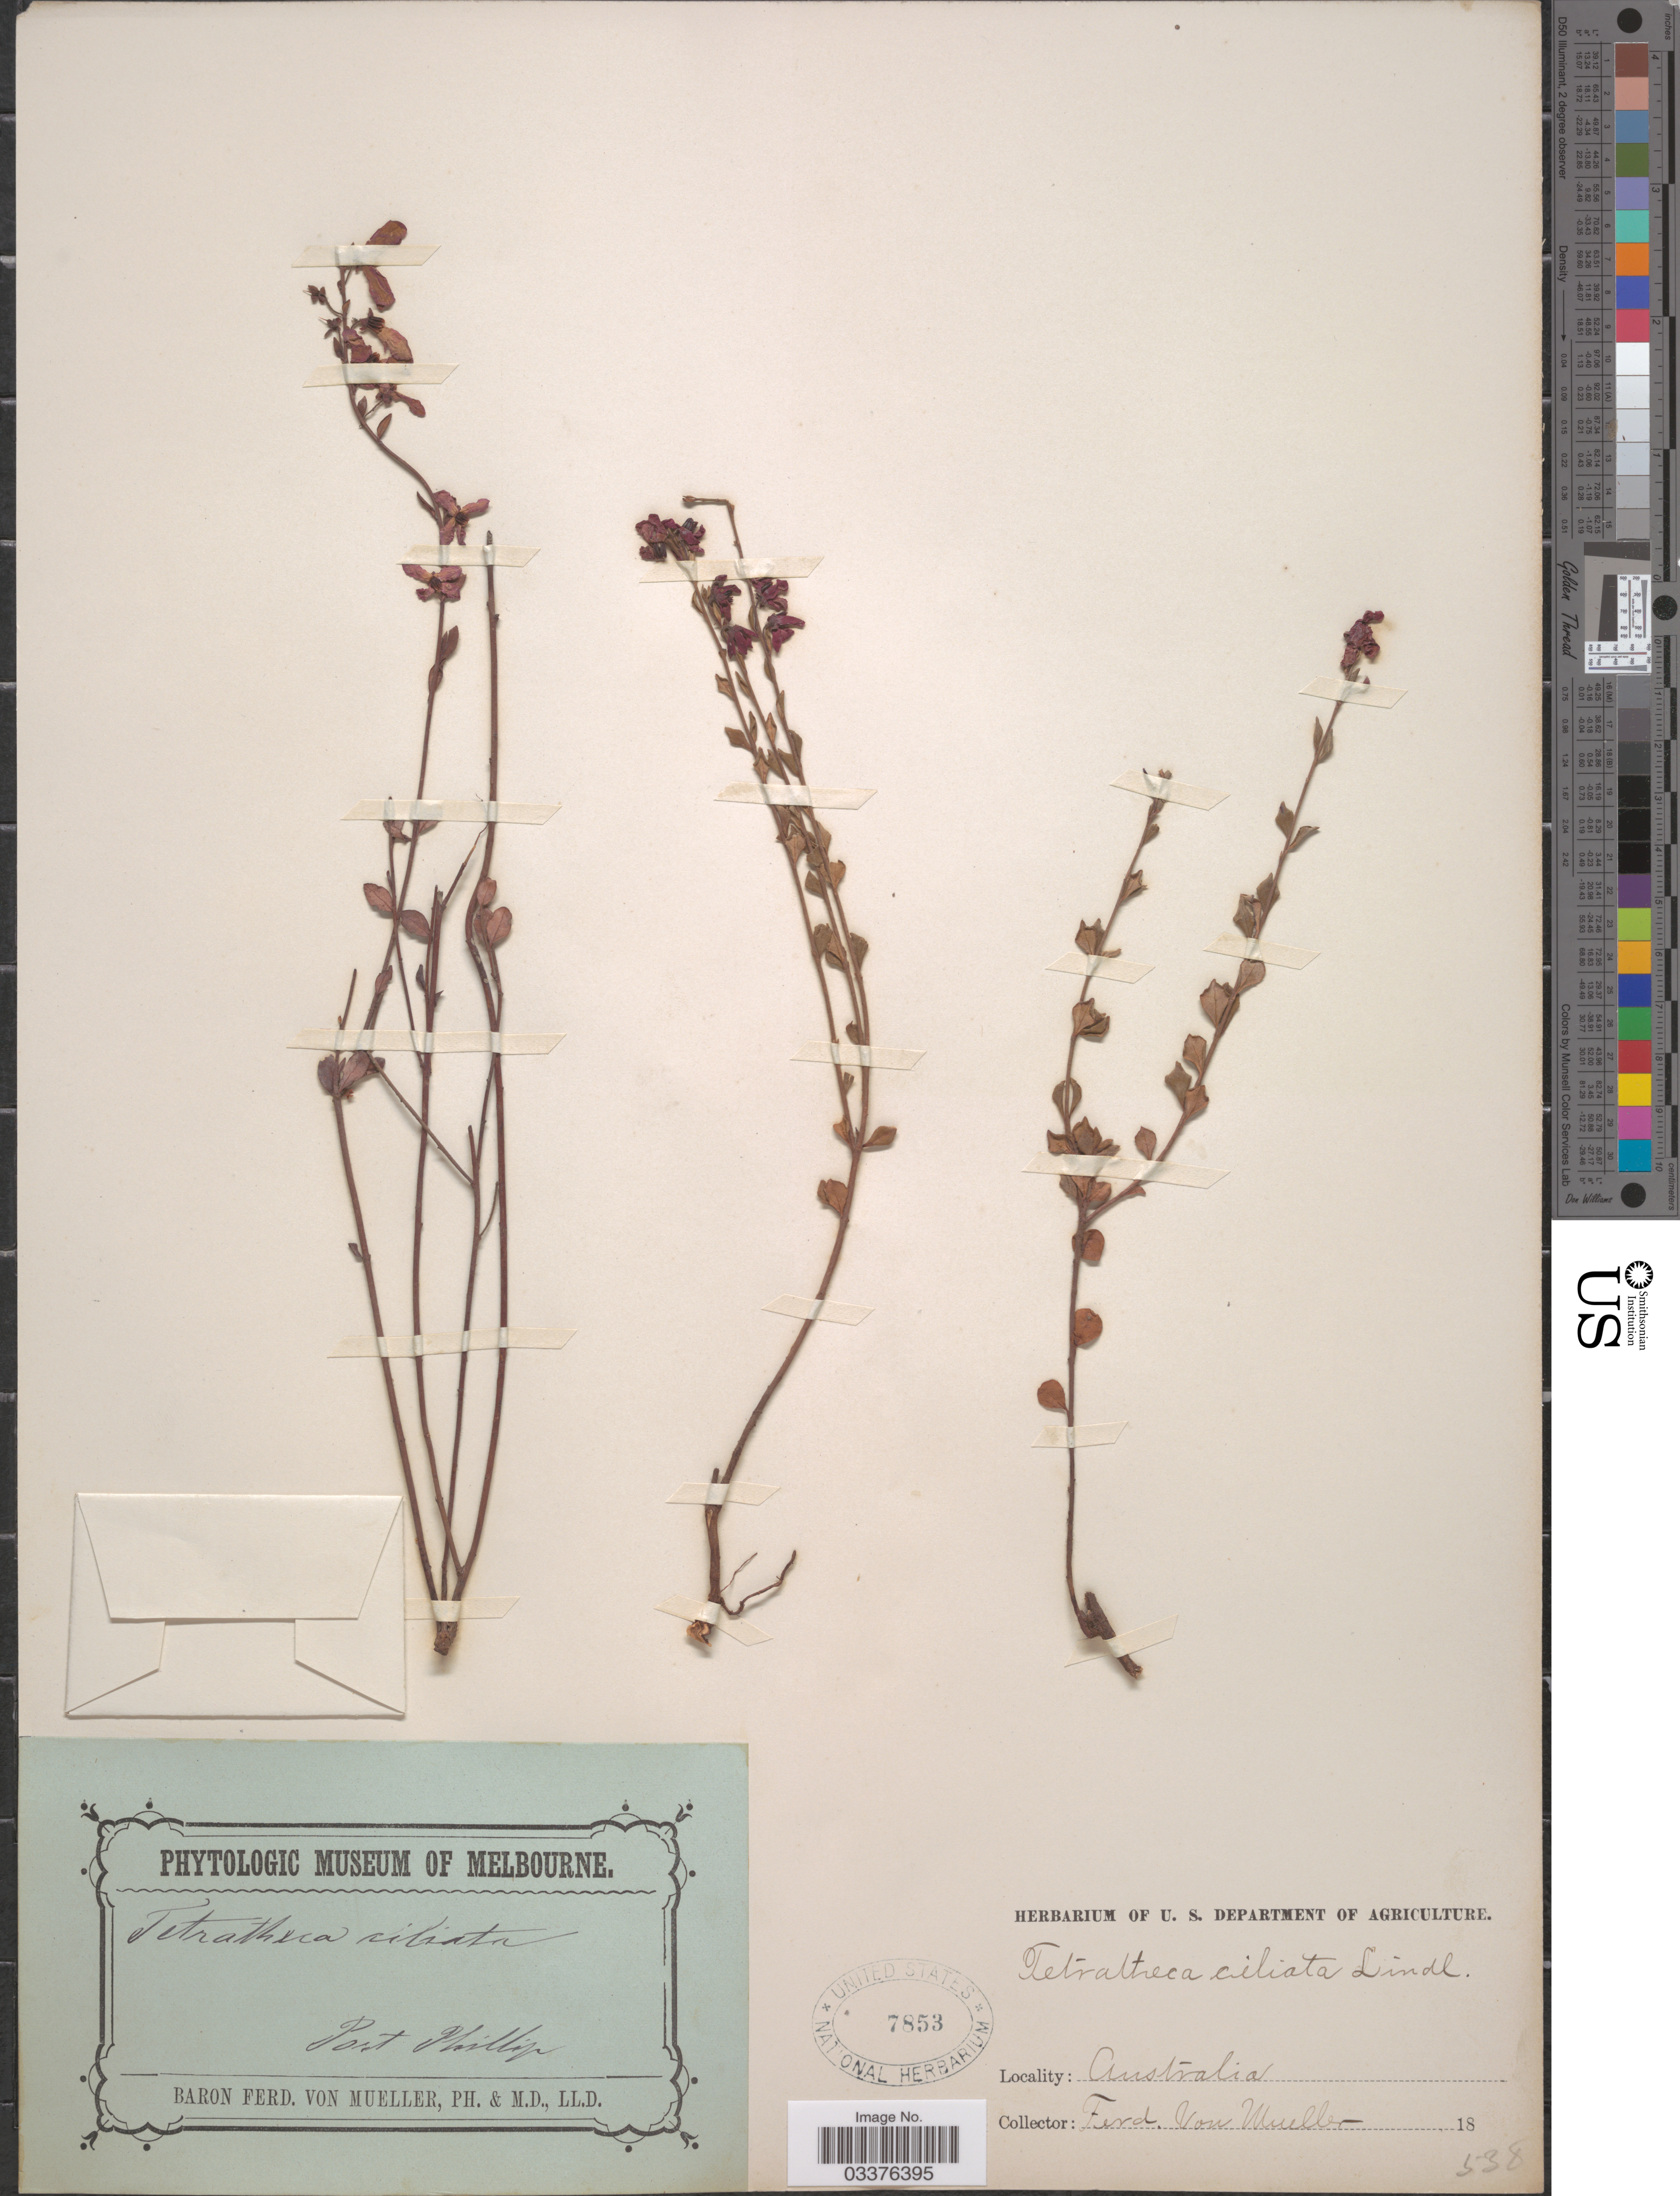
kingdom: Plantae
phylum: Tracheophyta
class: Magnoliopsida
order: Oxalidales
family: Elaeocarpaceae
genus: Tetratheca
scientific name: Tetratheca ciliata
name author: Lindl.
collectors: F. Mueller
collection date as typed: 18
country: Australia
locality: Port Phillip.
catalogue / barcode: US 7853